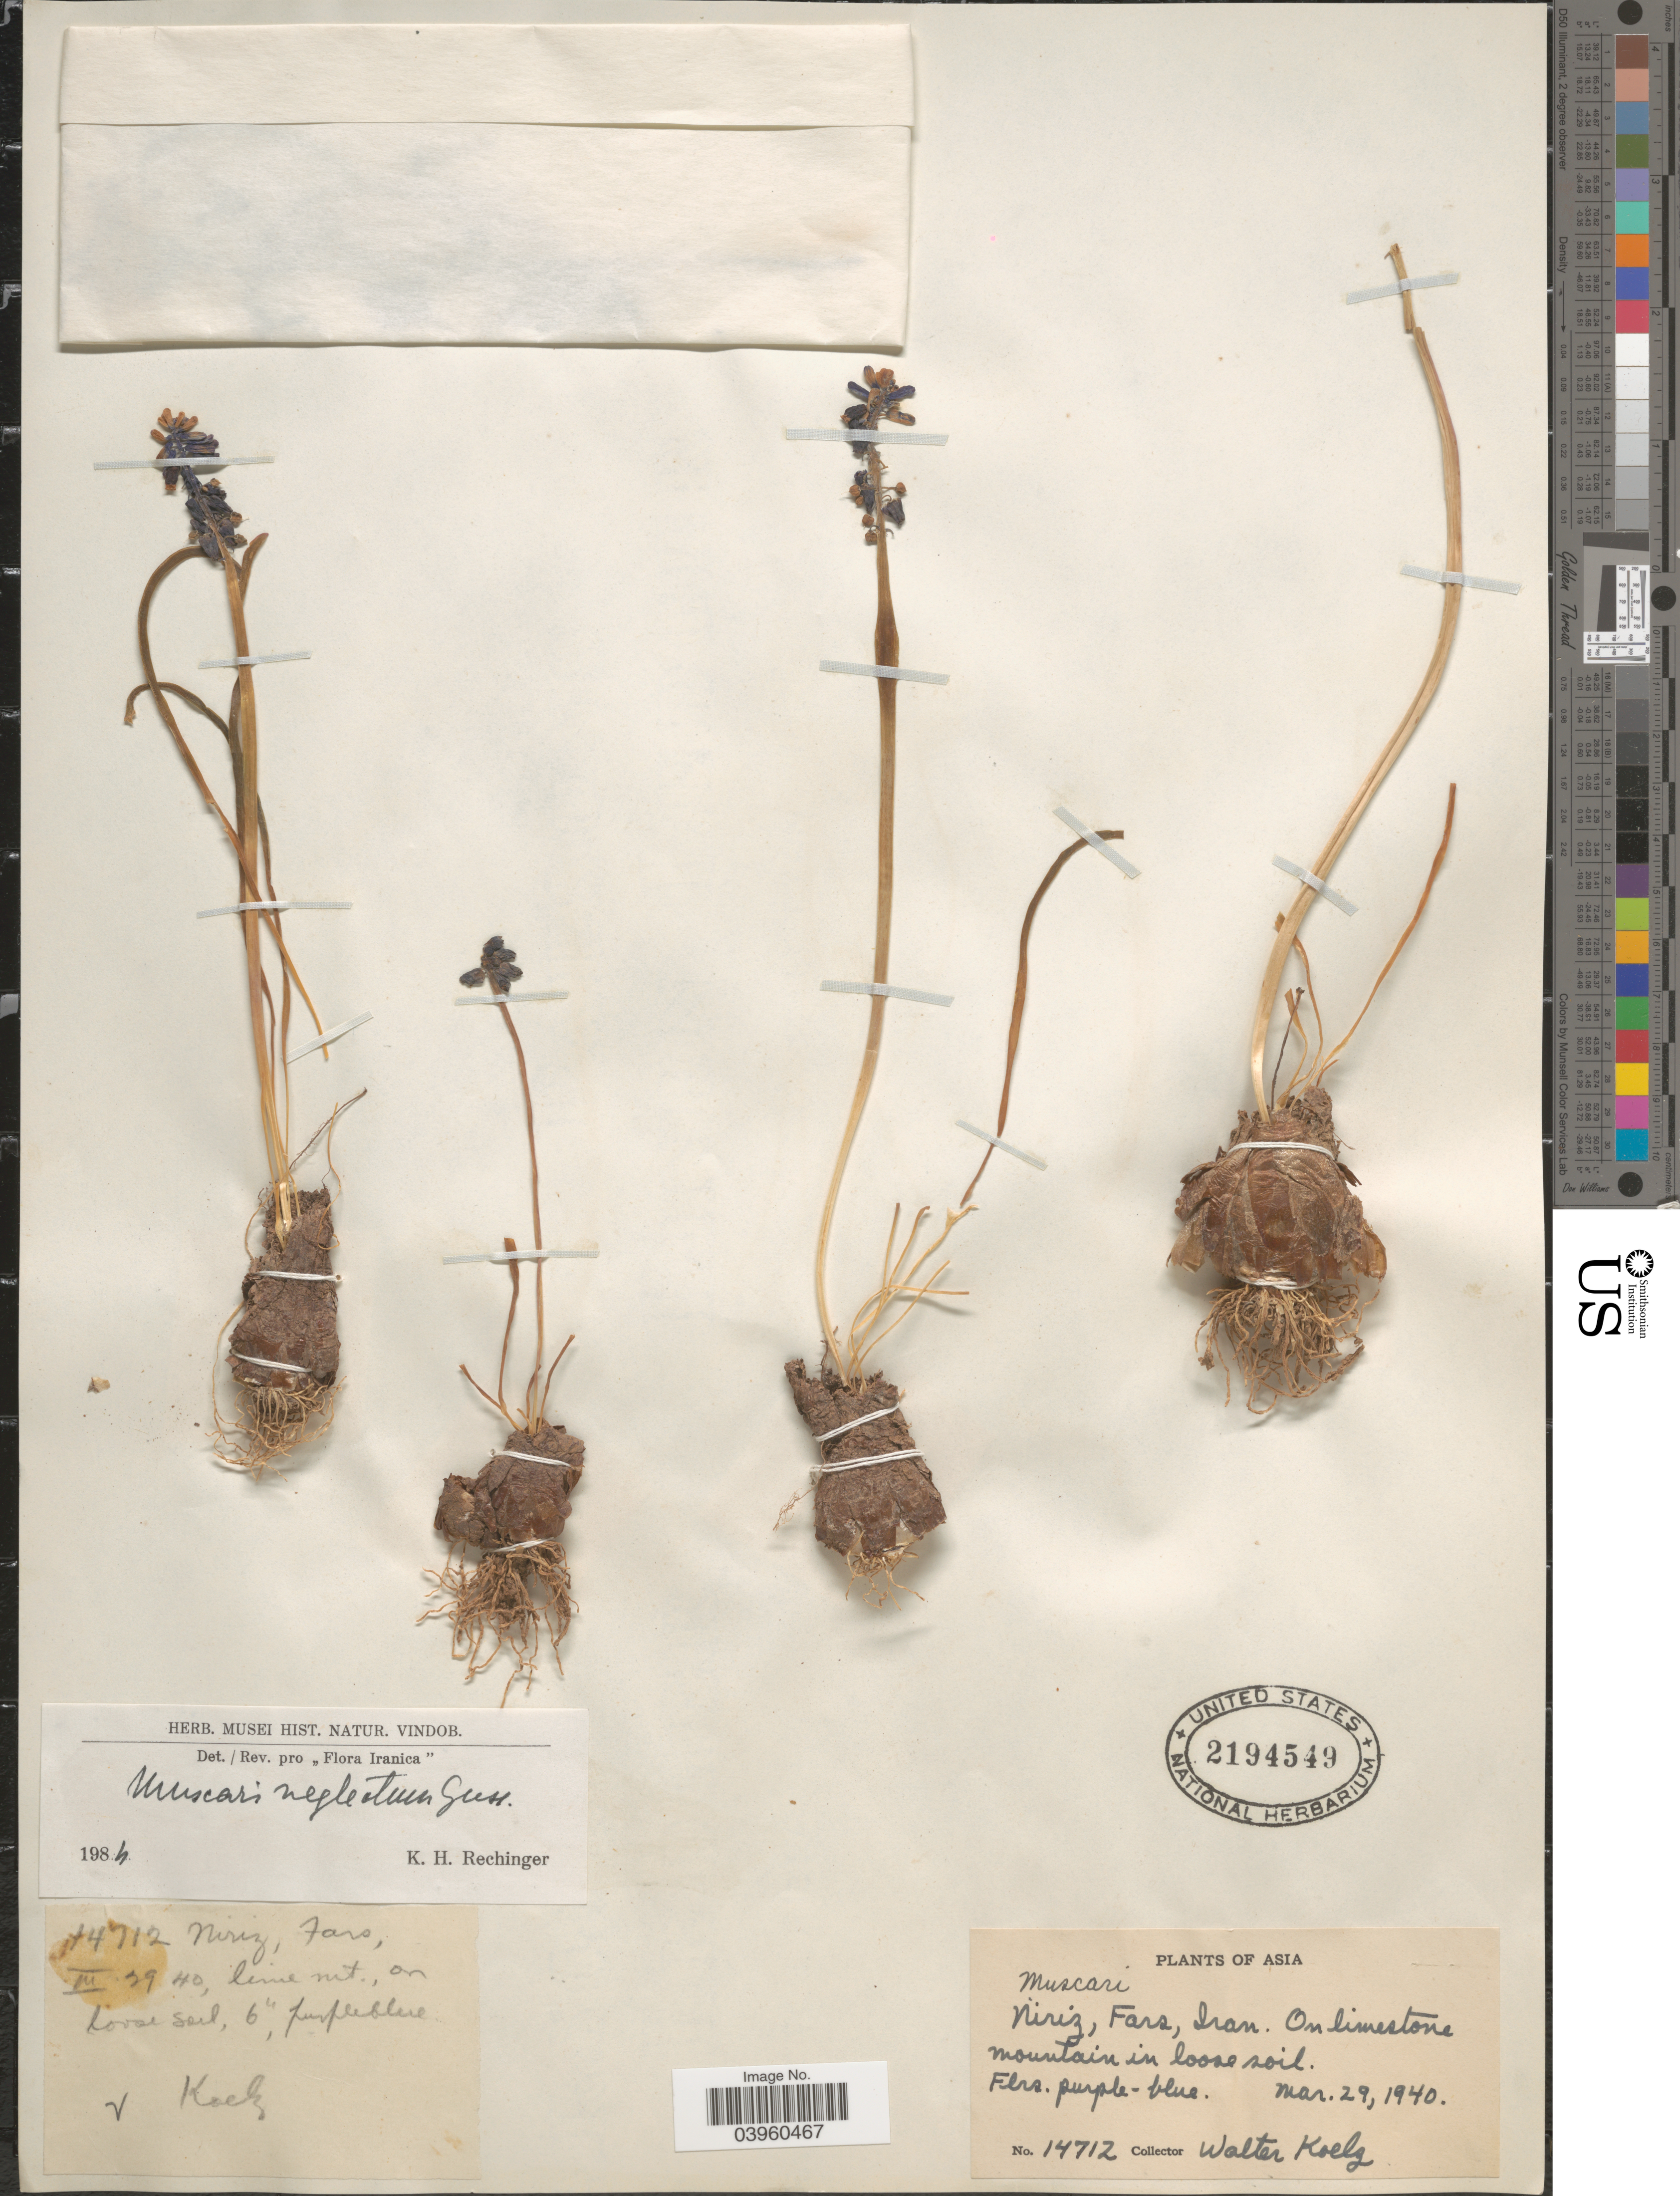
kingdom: Plantae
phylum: Tracheophyta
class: Liliopsida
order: Asparagales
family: Asparagaceae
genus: Muscari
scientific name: Muscari neglectum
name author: Gussone ex Ten.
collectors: W. N. Koelz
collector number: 14712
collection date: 1940-03-29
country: Iran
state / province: Fars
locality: Niriz.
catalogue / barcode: US 2194549